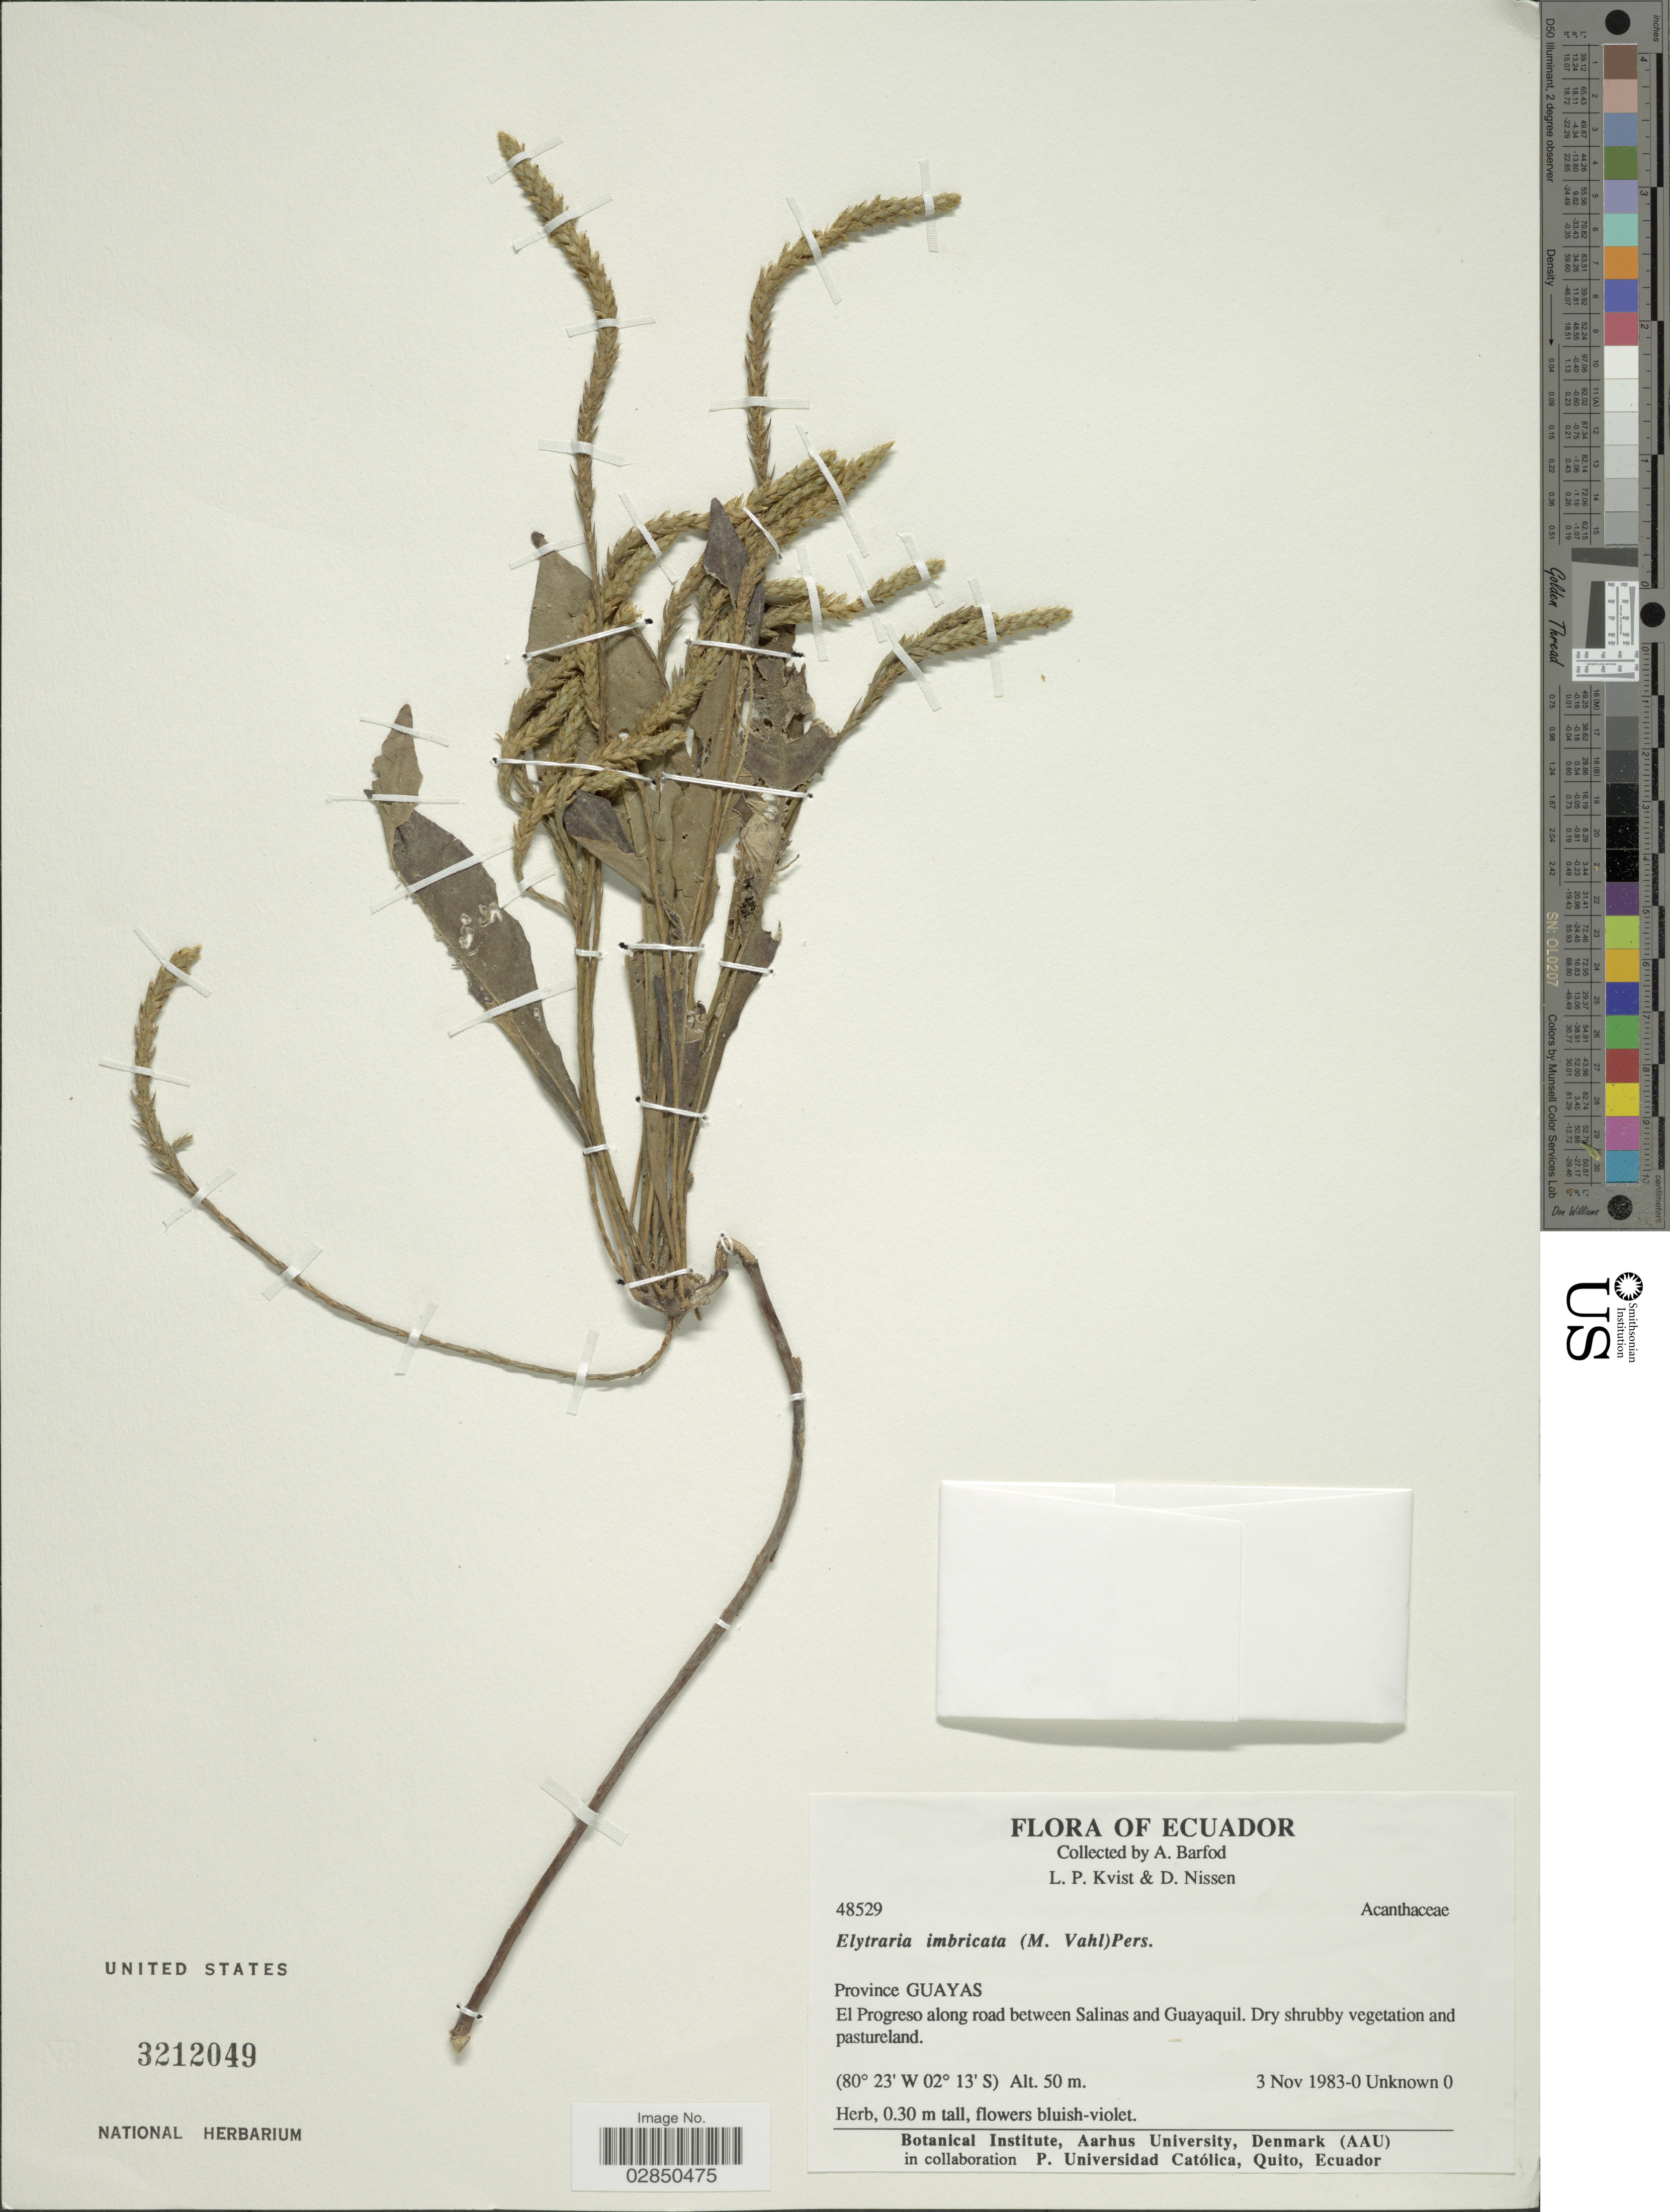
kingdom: Plantae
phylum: Tracheophyta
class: Magnoliopsida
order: Lamiales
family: Acanthaceae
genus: Elytraria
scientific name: Elytraria imbricata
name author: (Vahl) Pers.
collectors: A. Barfod, L. P. Kvist & D. Nissen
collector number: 48529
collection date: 1983-11-03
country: Ecuador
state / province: Guayas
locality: El Progreso along road between Salinas and Guayaquil.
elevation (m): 50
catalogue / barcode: US 3212049